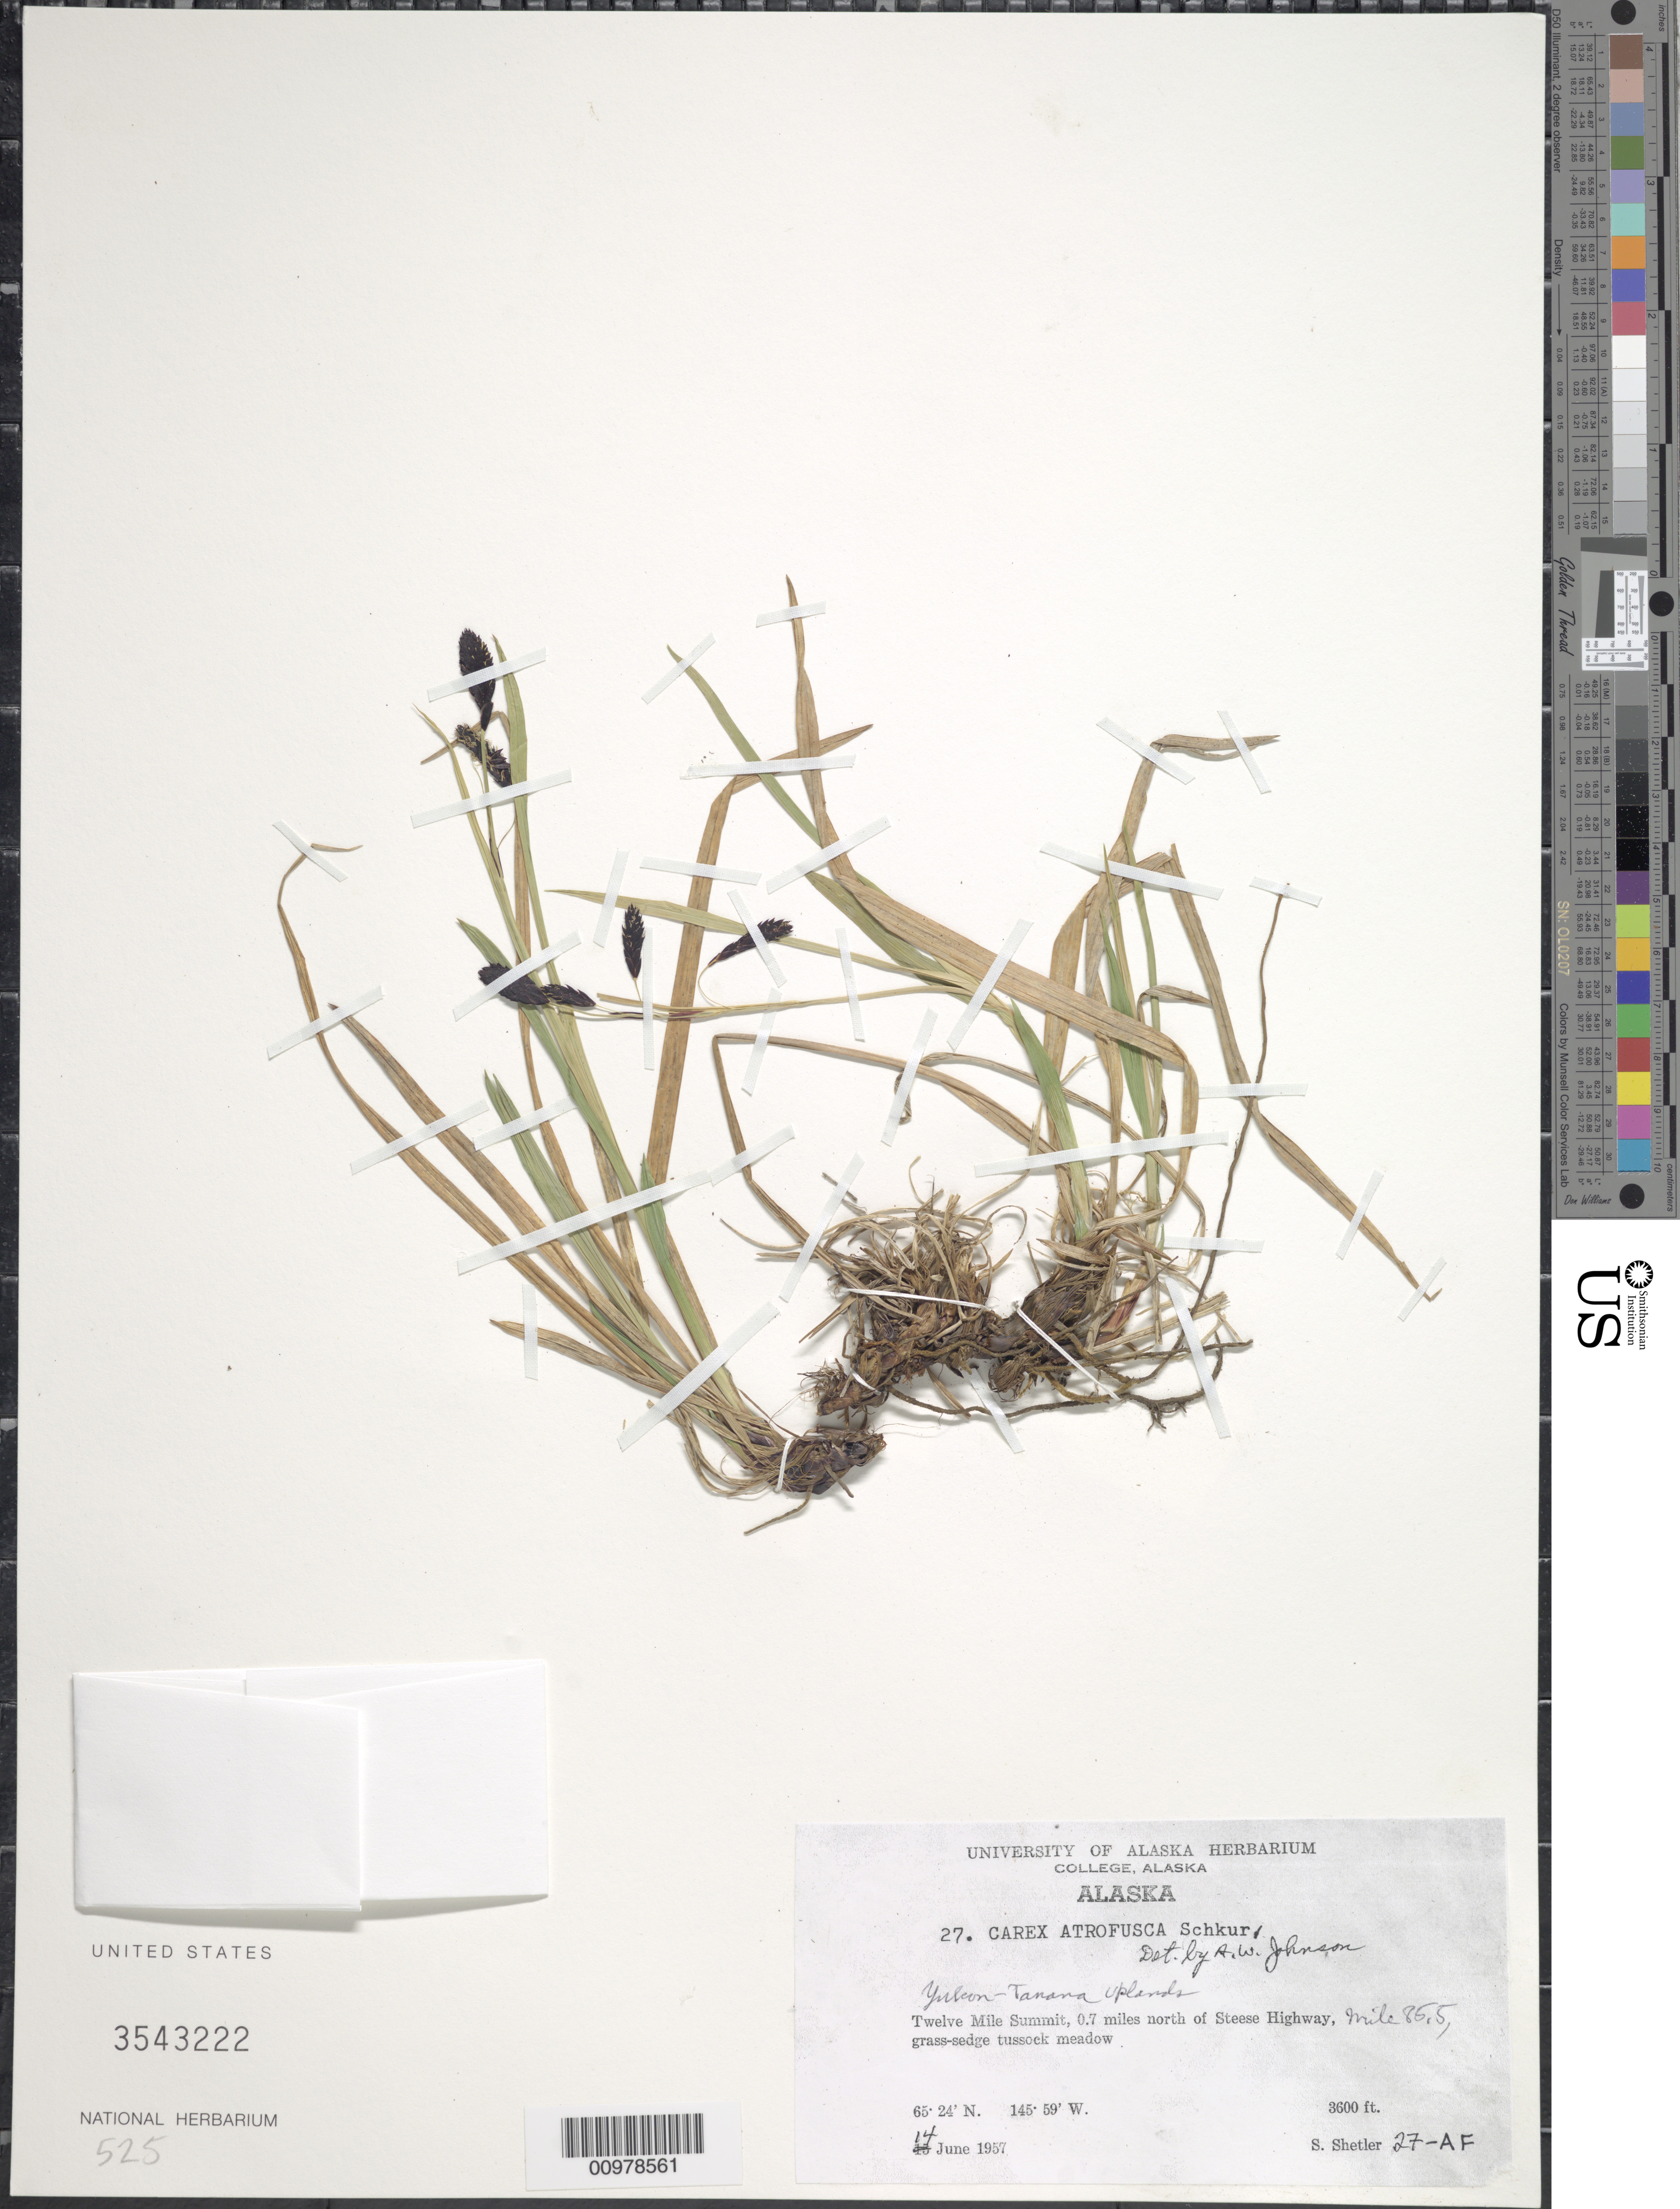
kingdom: Plantae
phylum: Tracheophyta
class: Liliopsida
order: Poales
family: Cyperaceae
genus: Carex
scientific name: Carex atrofusca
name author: Schkuhr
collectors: S. Shetler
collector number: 27-AF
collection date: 1957-06-14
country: United States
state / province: Alaska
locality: Alaska. Yukon-Tanana Uplands. Twelve Mile Summit, 0.7 miles north of Steese Highway, mile 86.5, greass-sedge tussock meadow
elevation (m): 1097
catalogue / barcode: US 3543222